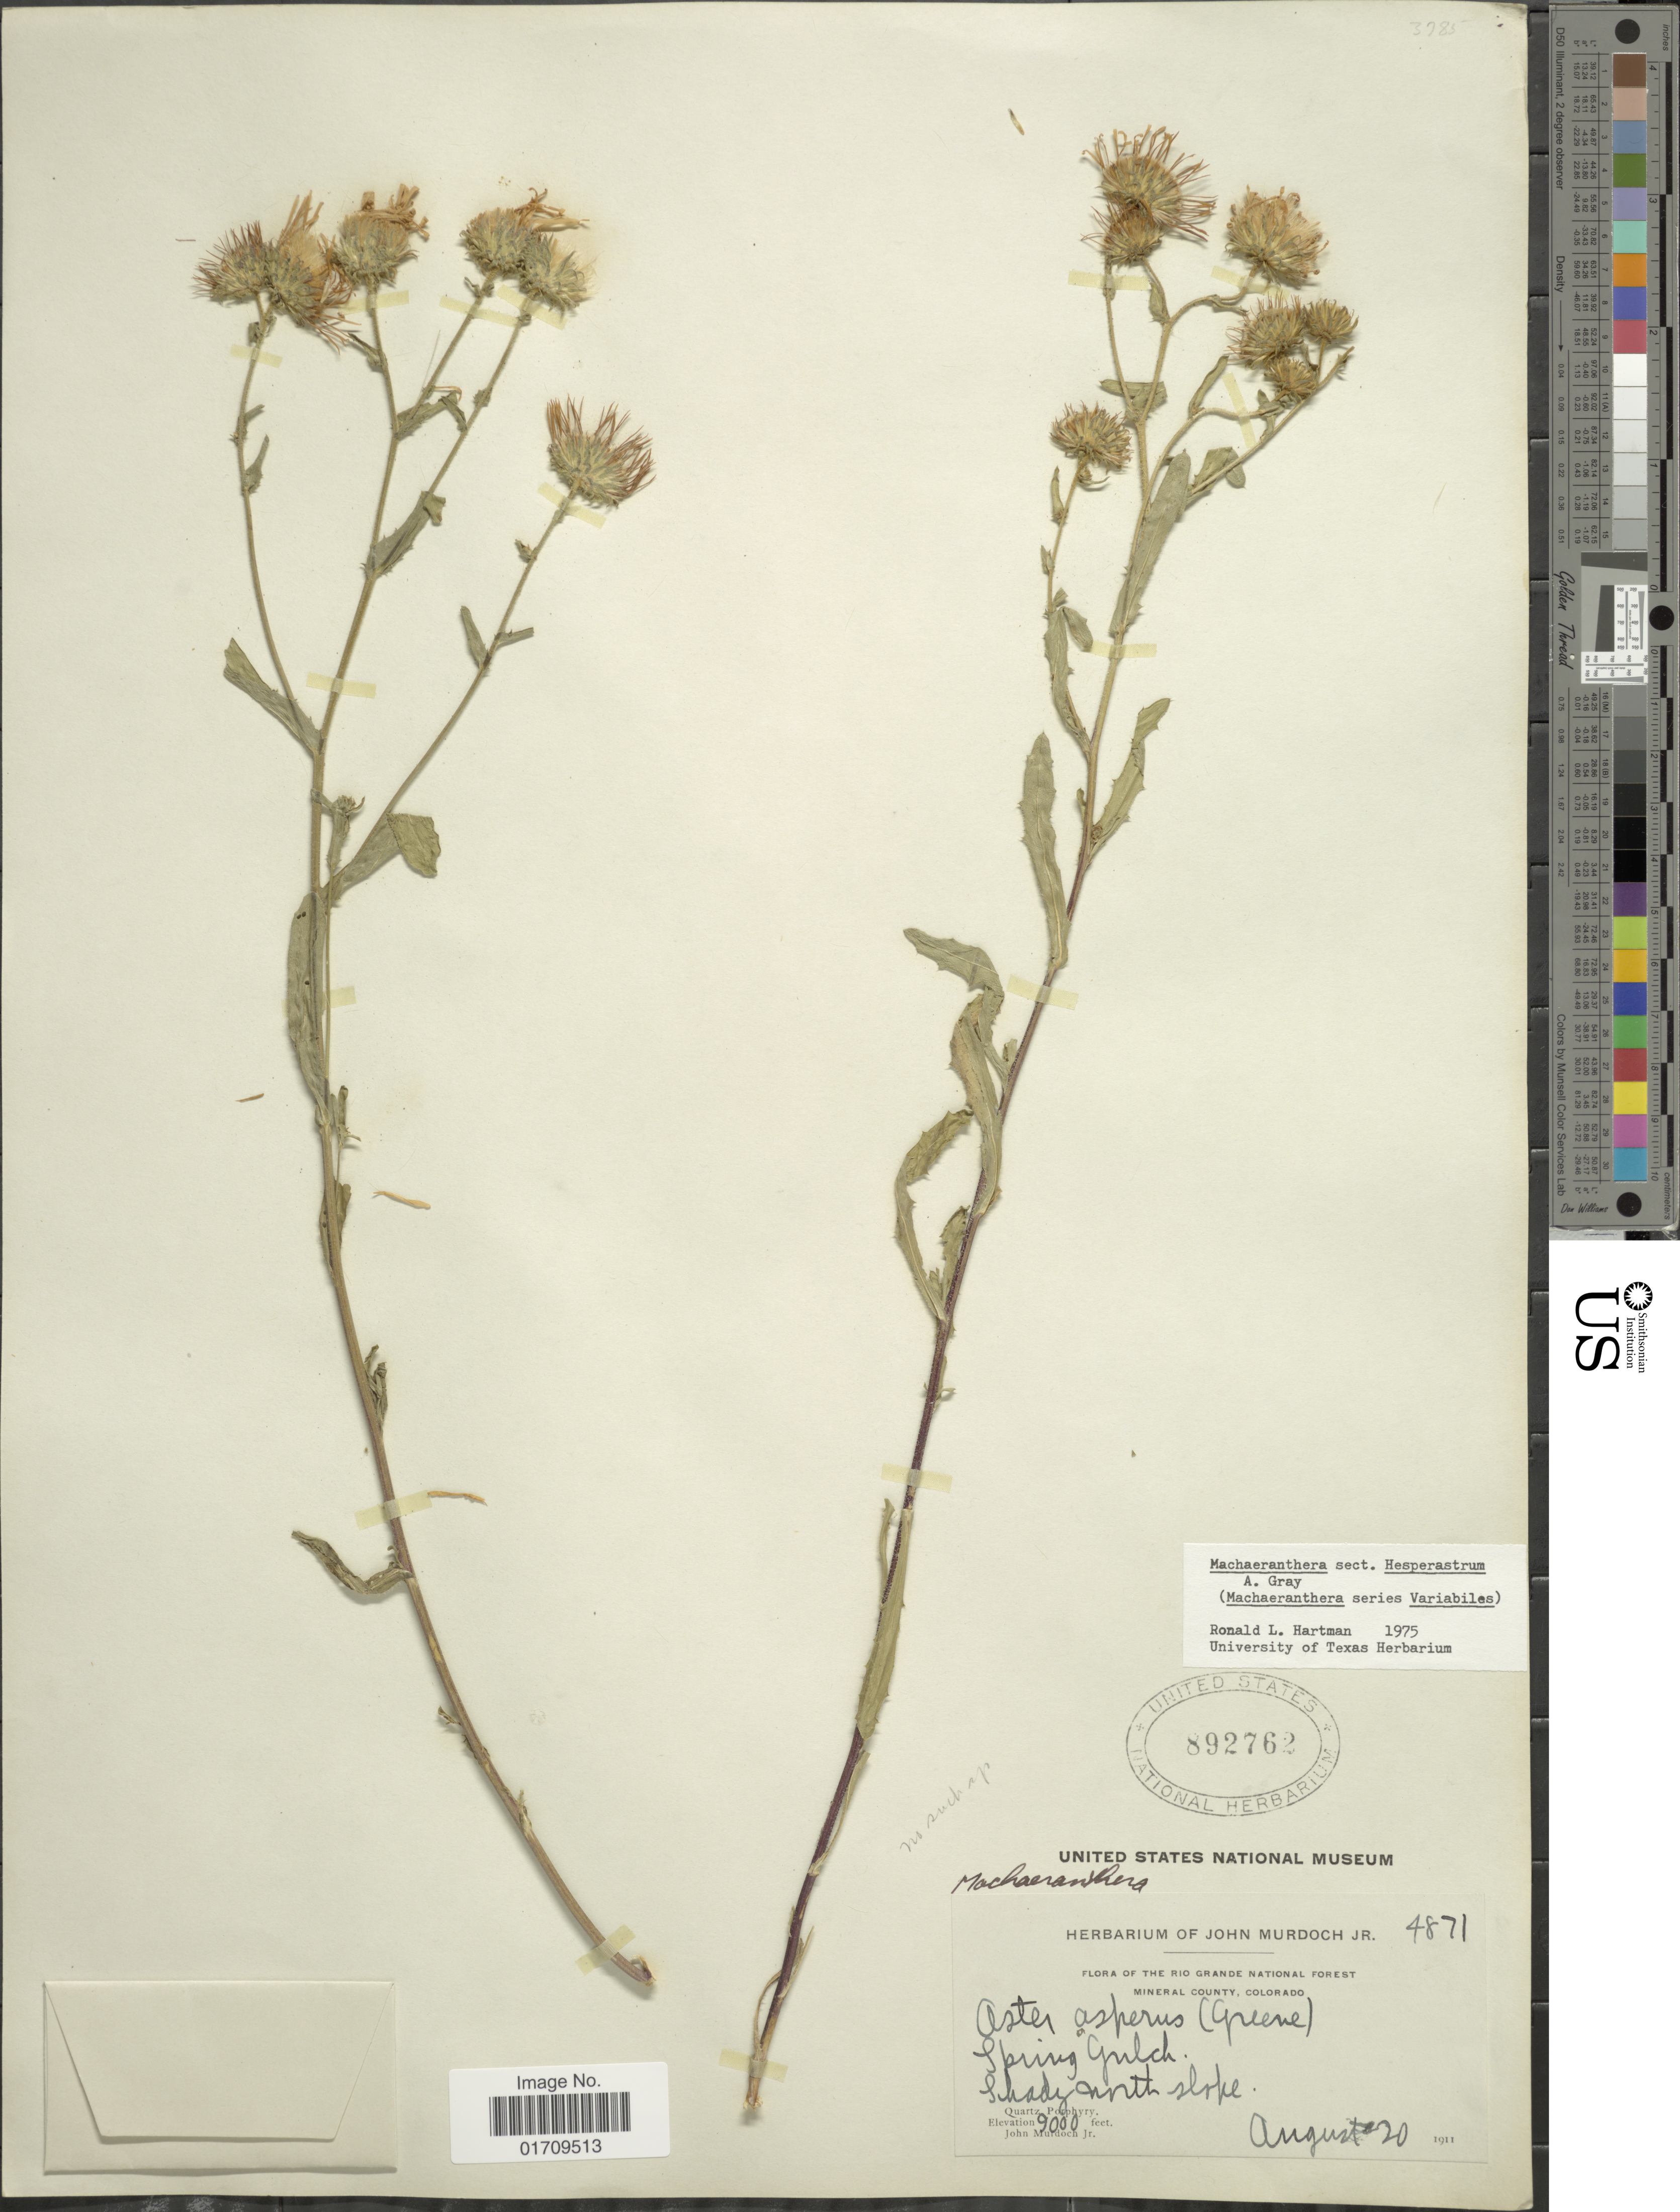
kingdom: Plantae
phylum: Tracheophyta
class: Magnoliopsida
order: Asterales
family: Asteraceae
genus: Machaeranthera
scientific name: Machaeranthera sp.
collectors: ex herb. John Murdoch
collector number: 4871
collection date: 1911-08-20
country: United States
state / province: Colorado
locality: Rio Grande National Forest, Mineral County, Spring Gulch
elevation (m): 274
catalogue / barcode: US 892762